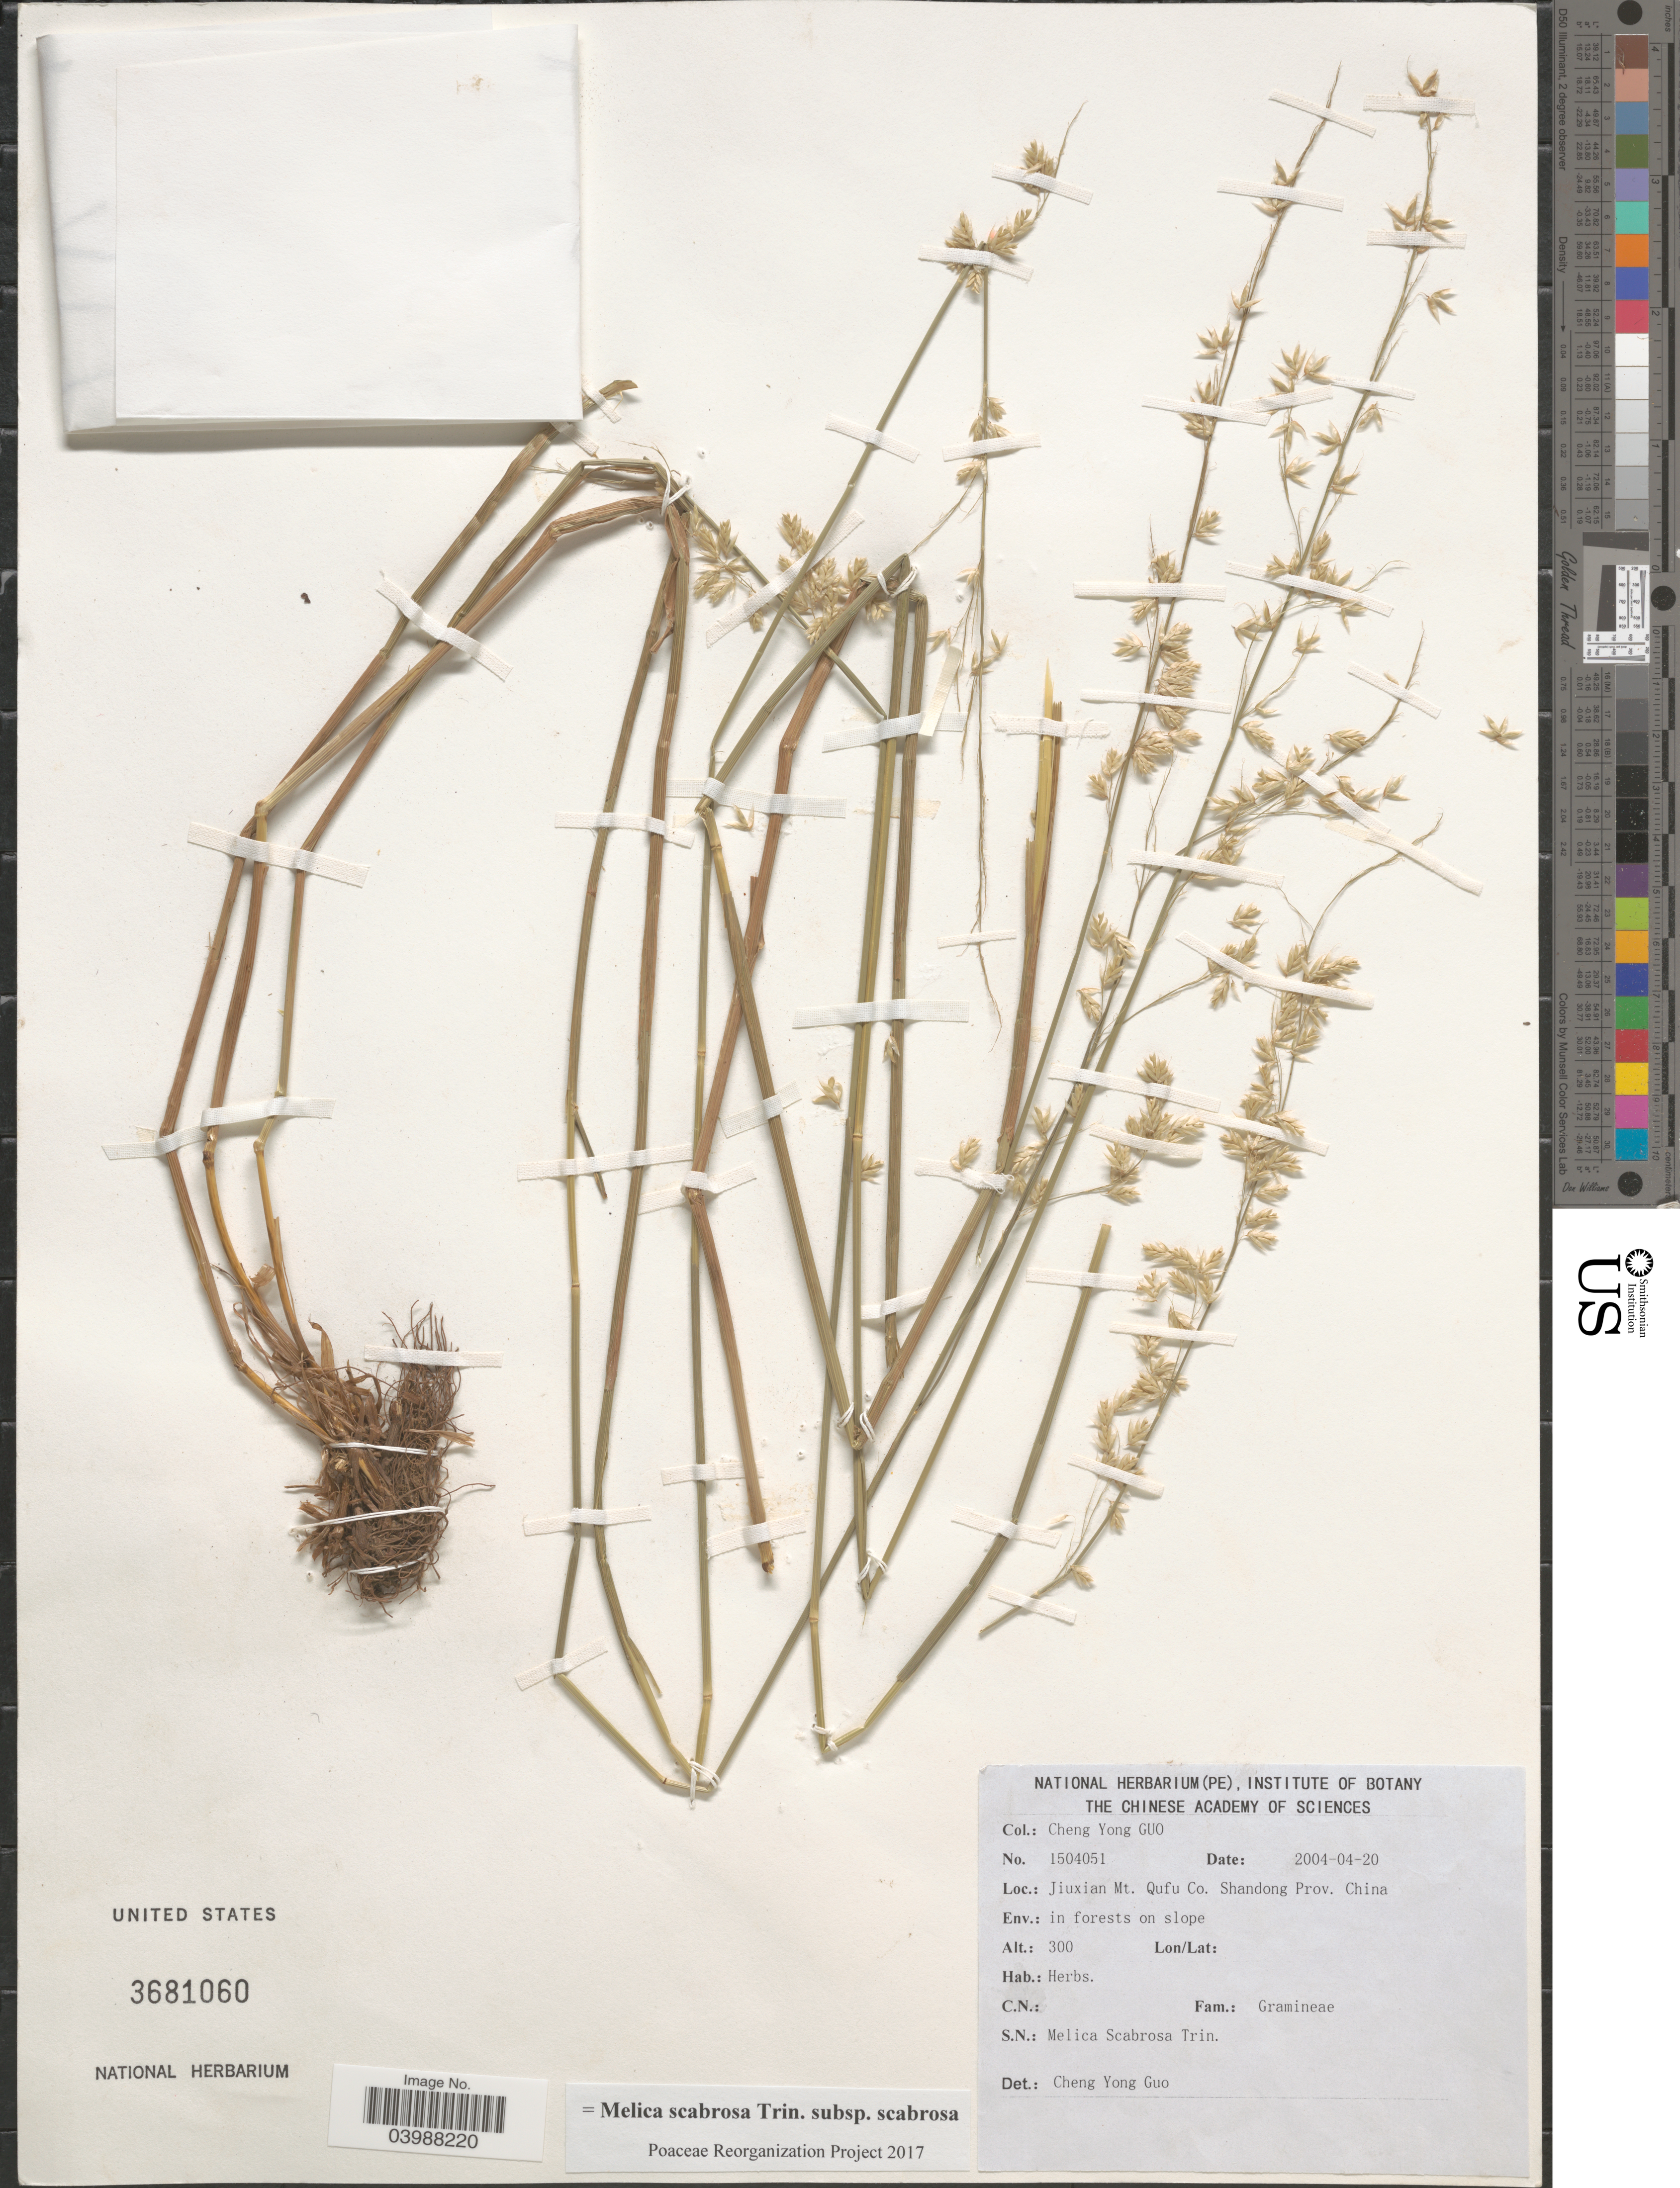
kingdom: Plantae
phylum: Tracheophyta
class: Liliopsida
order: Poales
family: Poaceae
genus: Melica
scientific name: Melica scabrosa subsp. scabrosa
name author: Trin.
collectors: Guo Chengyong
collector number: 1504051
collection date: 2004-04-20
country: China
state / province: Shandong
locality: Jiuxian Mt. Qufu Co.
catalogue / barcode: US 3681060